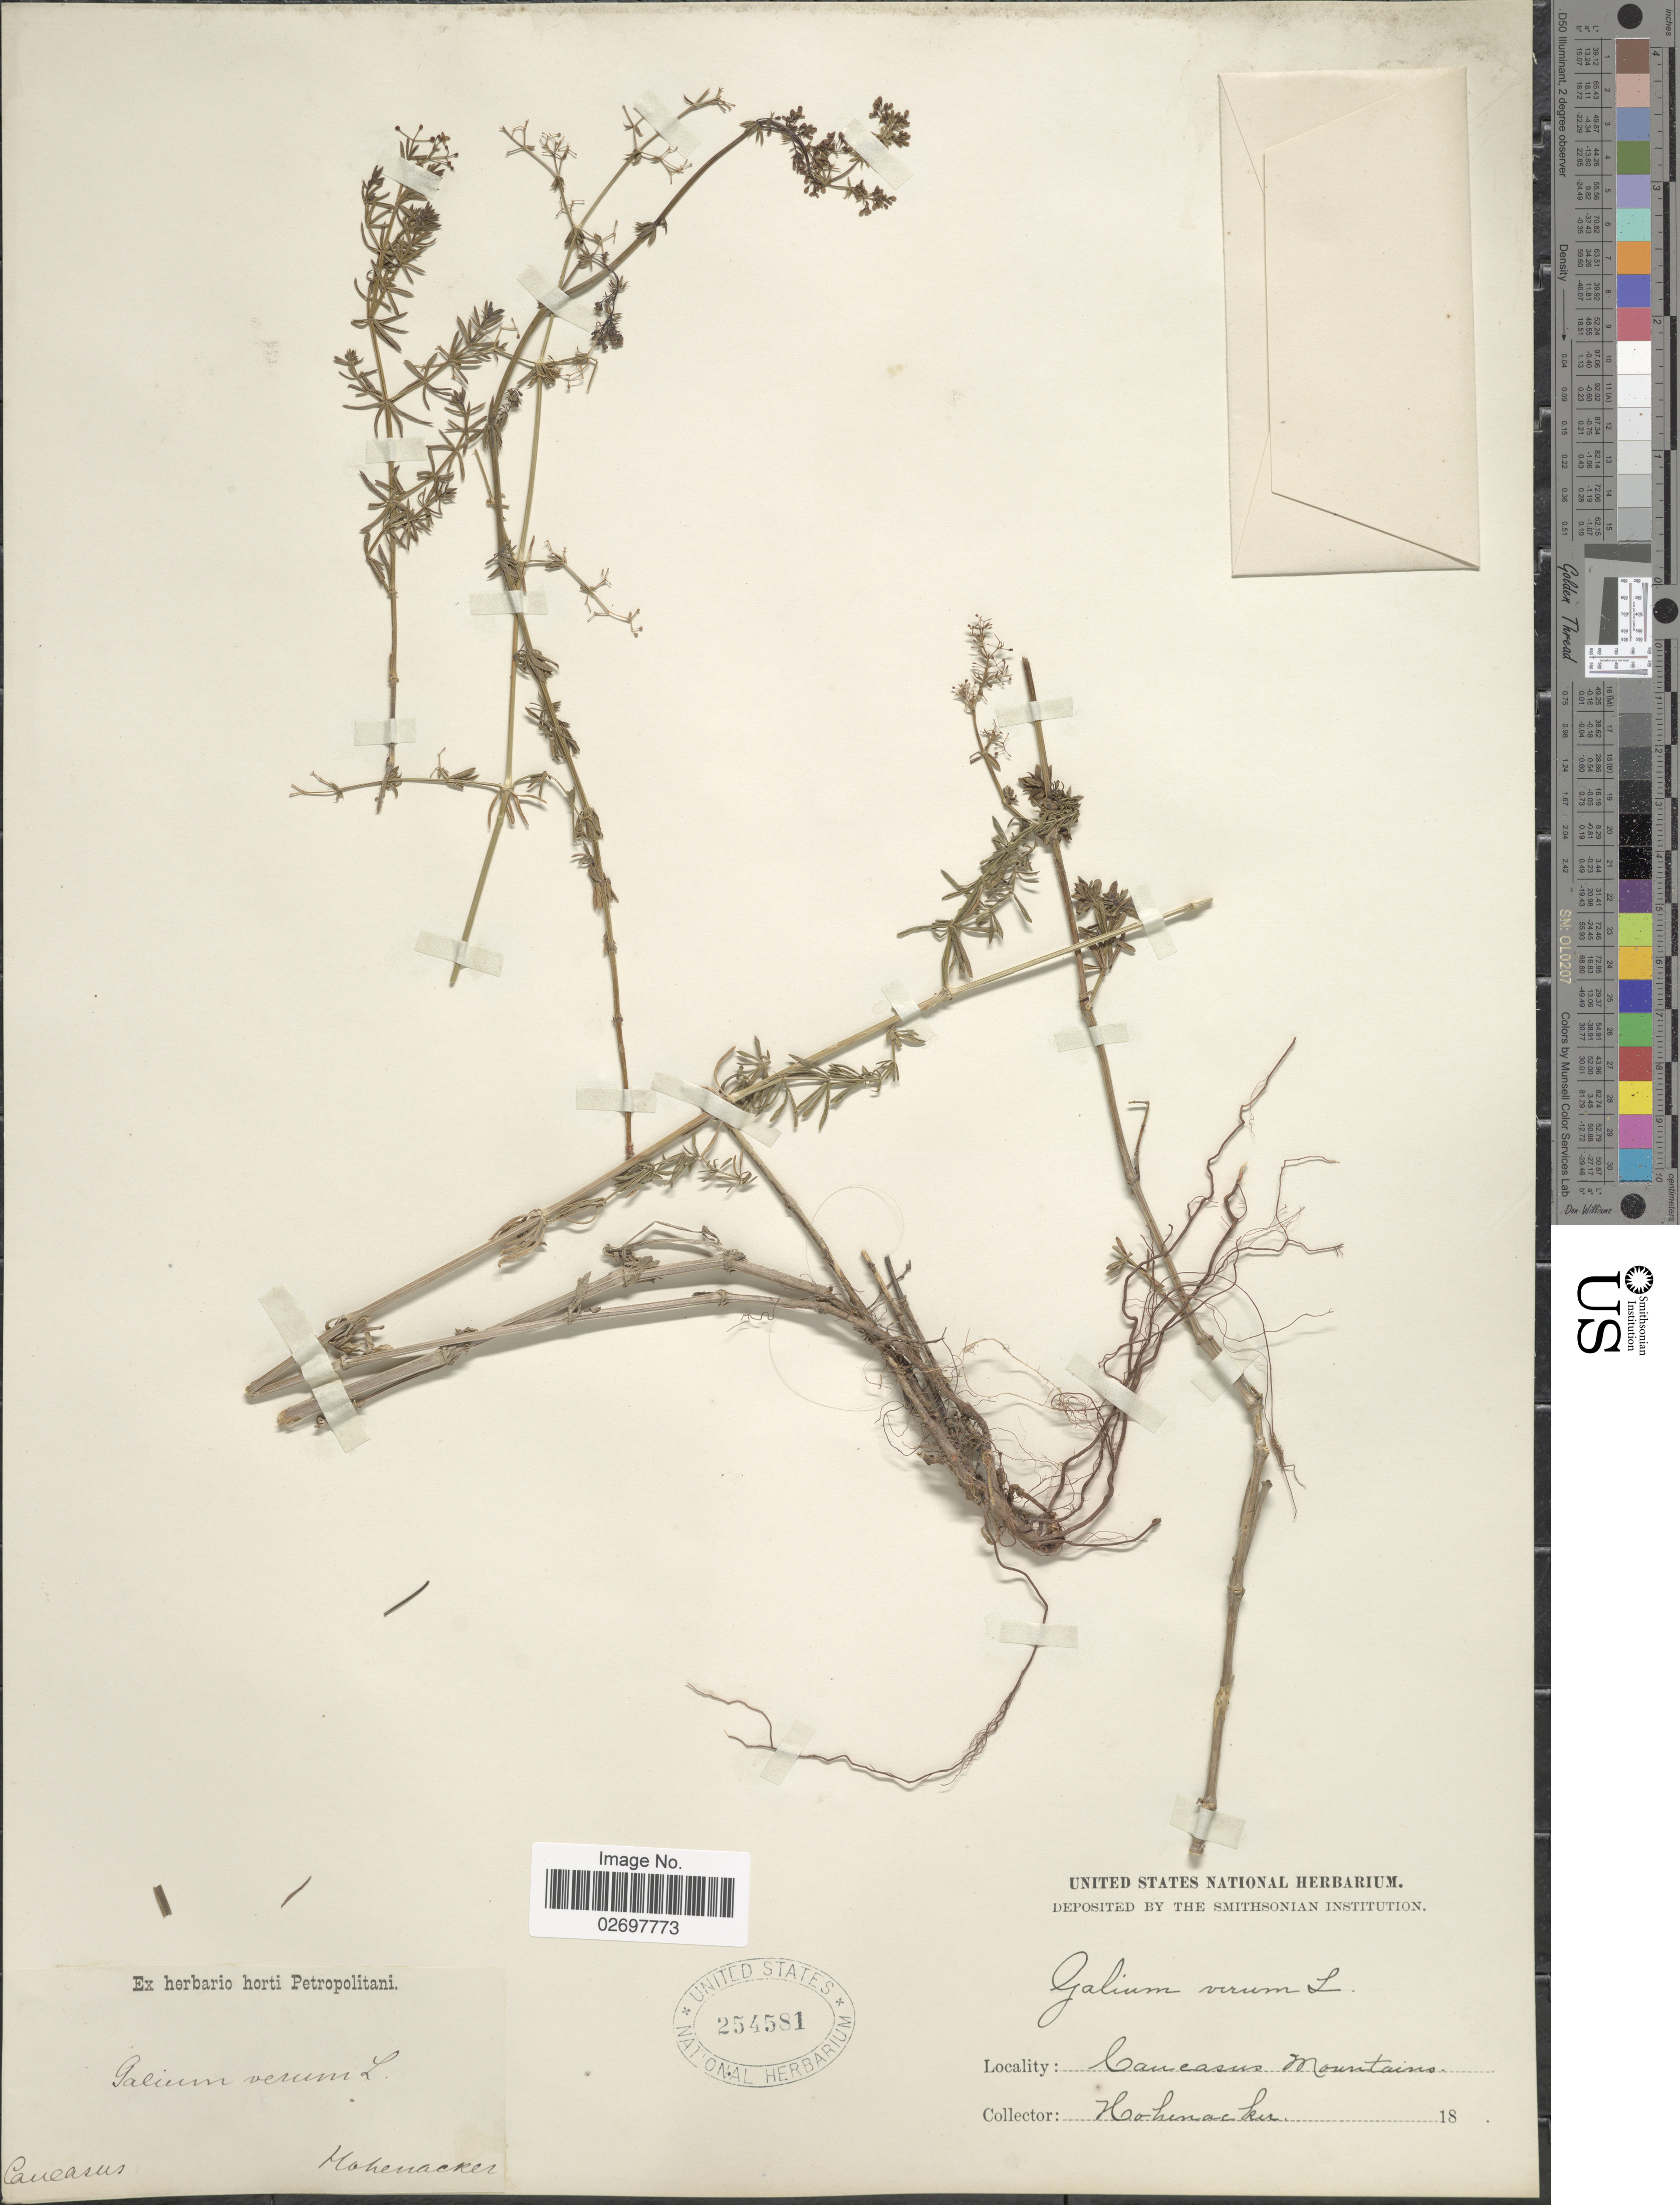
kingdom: Plantae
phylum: Tracheophyta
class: Magnoliopsida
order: Gentianales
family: Rubiaceae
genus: Galium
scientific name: Galium verum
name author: L.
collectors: Hohenacker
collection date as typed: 18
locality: Caucasus Mountains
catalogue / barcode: US 254581